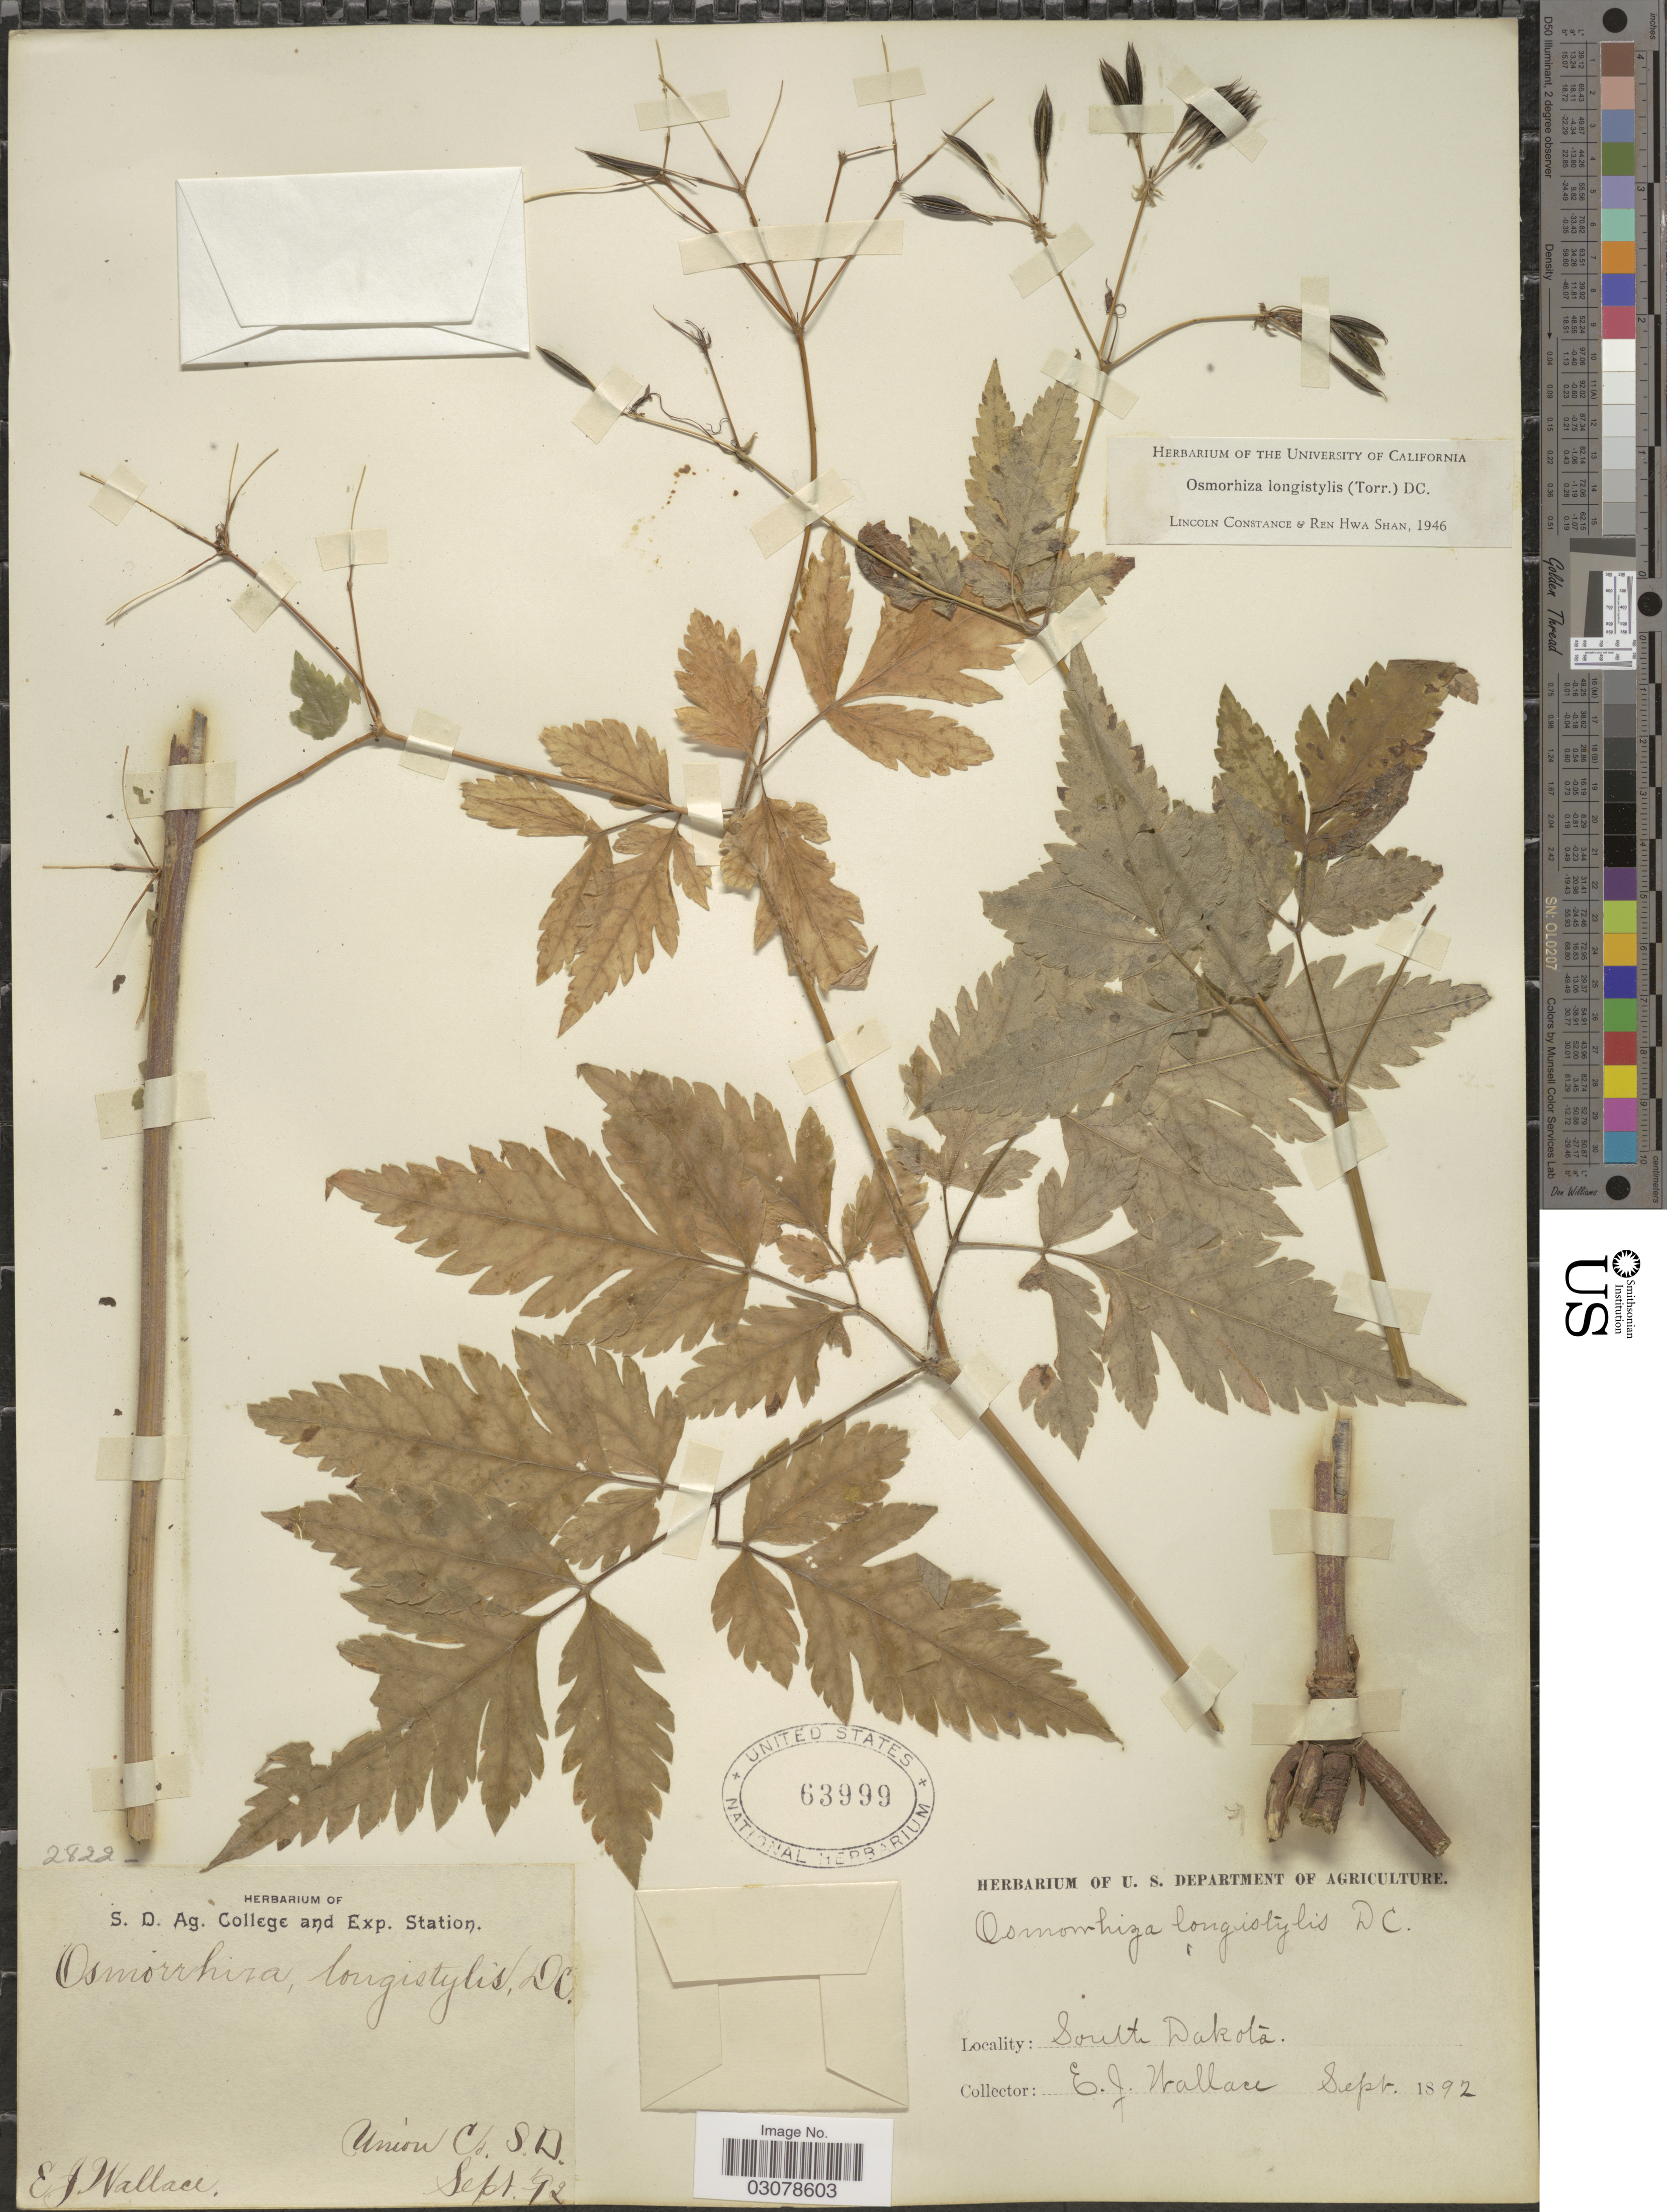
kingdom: Plantae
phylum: Tracheophyta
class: Magnoliopsida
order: Apiales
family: Apiaceae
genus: Osmorhiza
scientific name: Osmorhiza longistylis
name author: (Torr.) DC.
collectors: E. J. Wallace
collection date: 1892-09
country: United States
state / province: South Dakota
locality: Union Co.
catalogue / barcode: US 63999